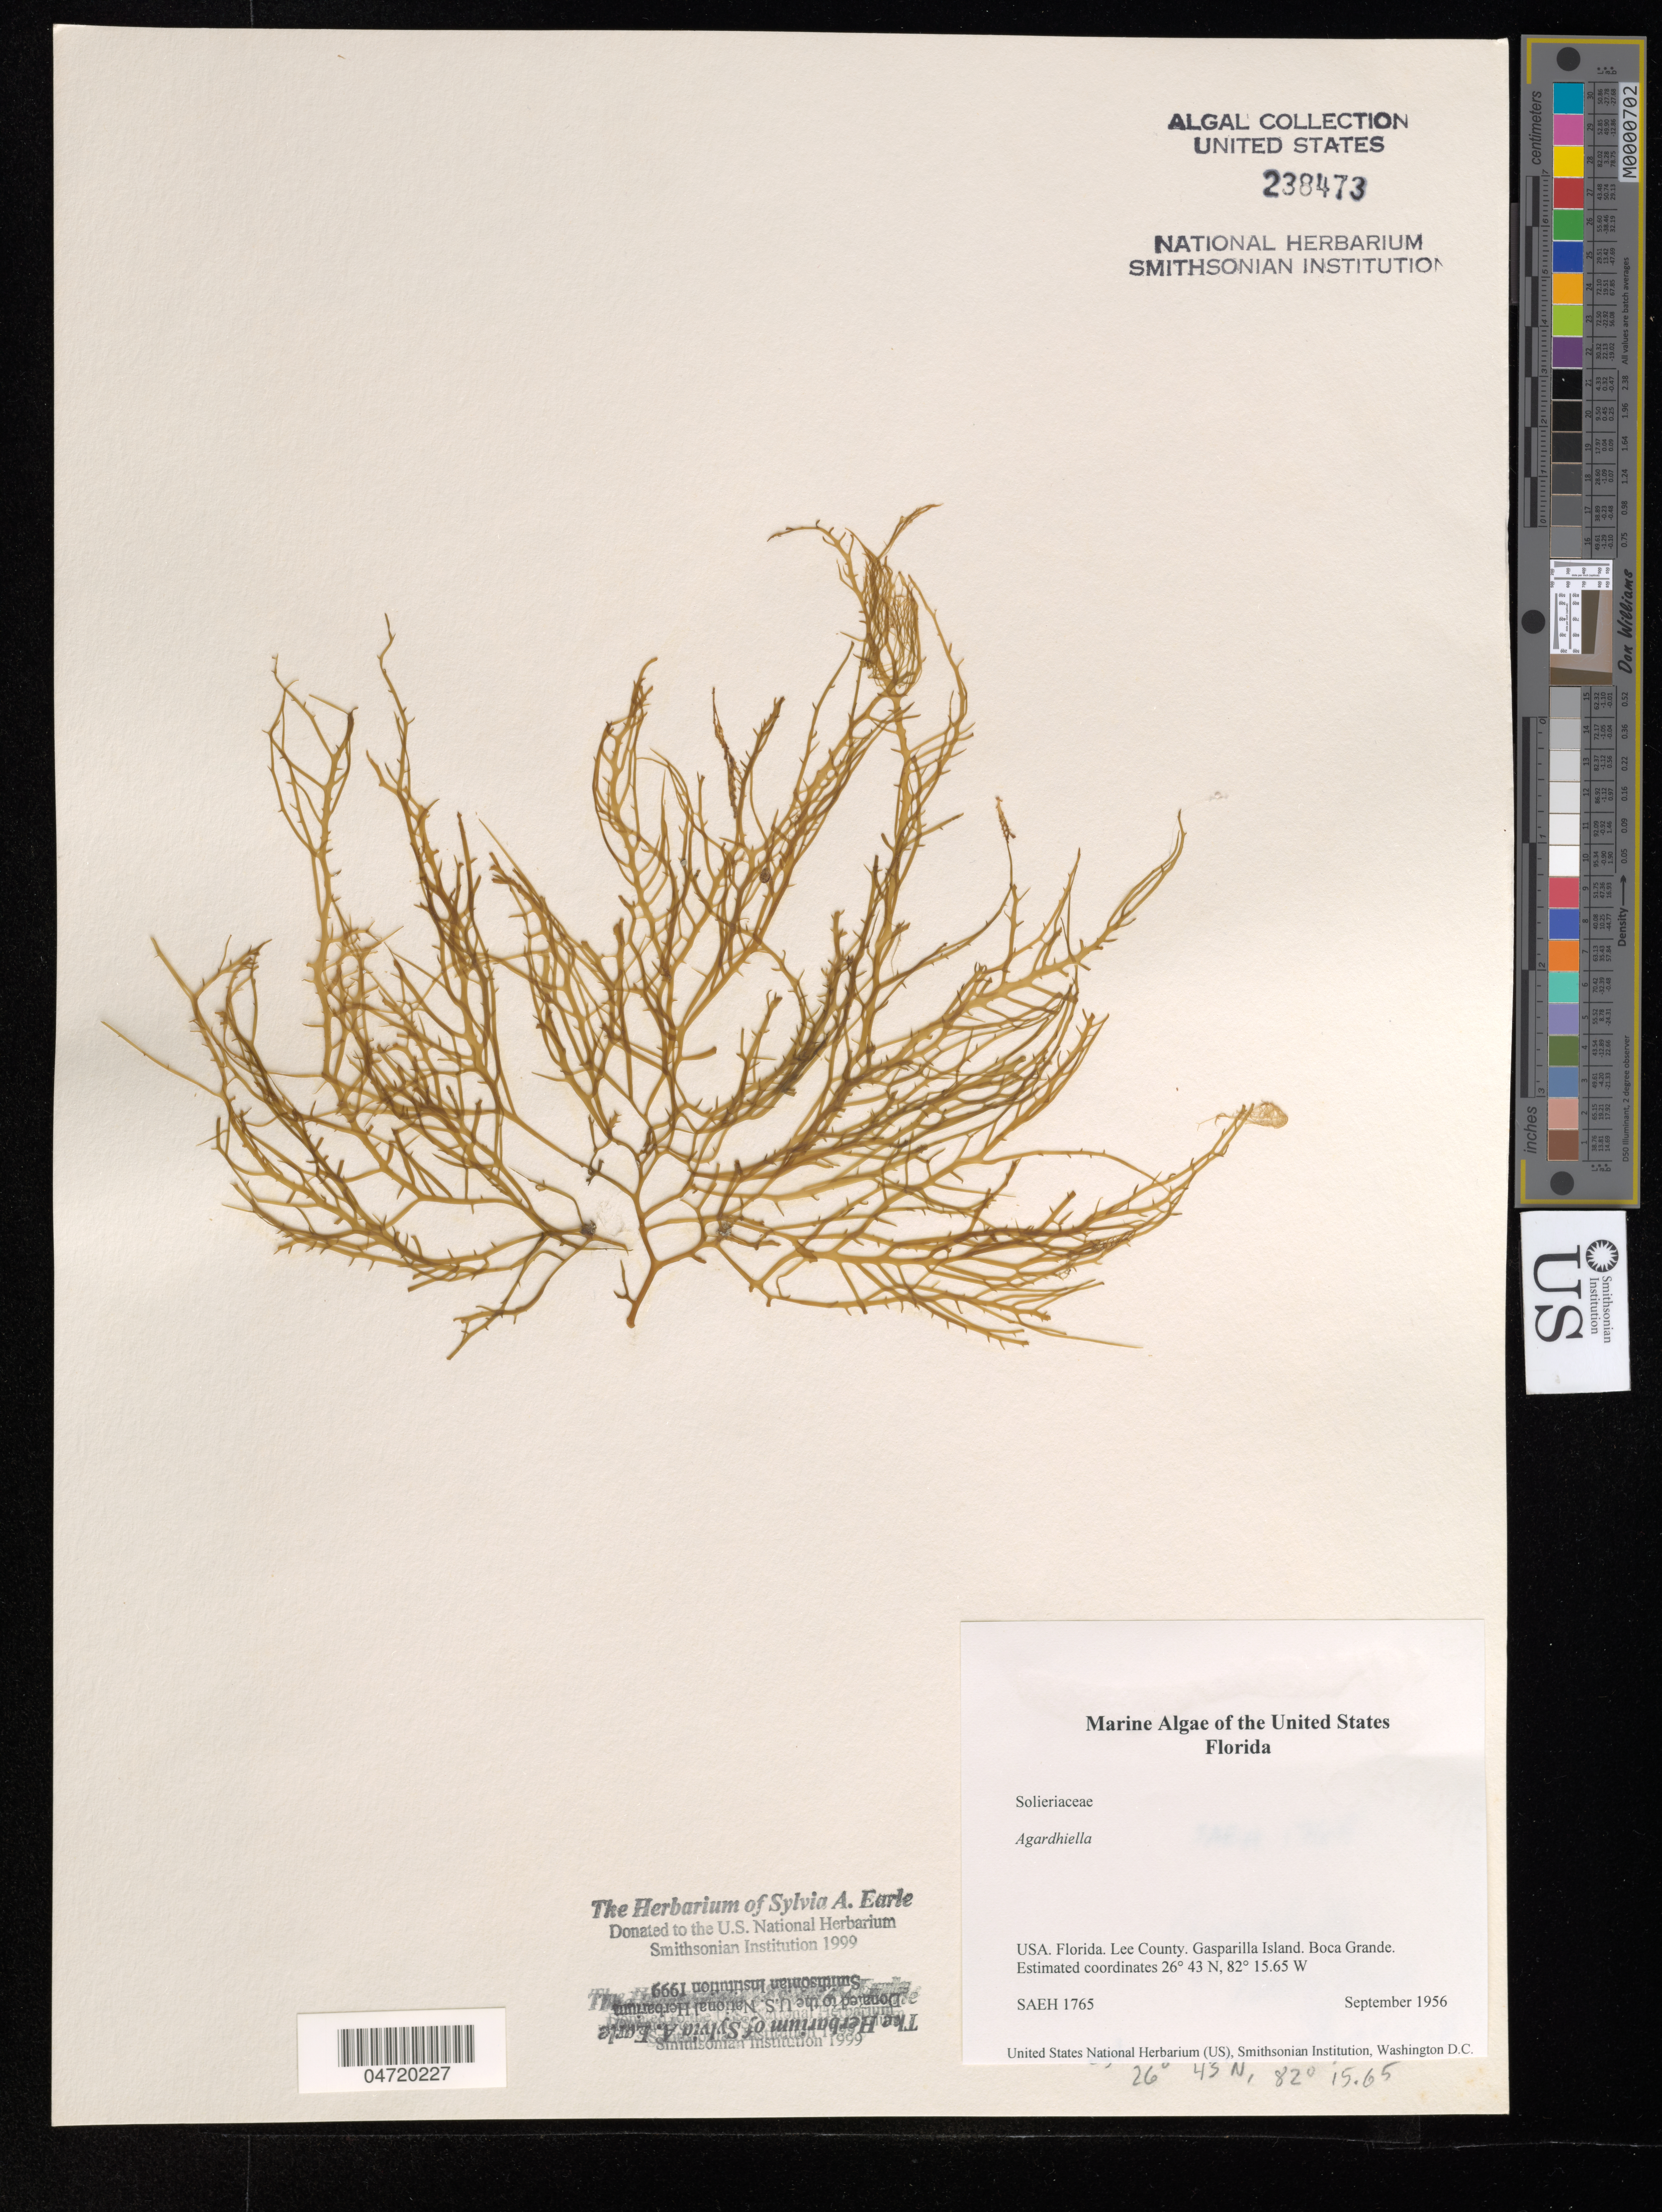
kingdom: Plantae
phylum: Rhodophyta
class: Florideophyceae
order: Gigartinales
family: Solieriaceae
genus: Agardhiella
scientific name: Agardhiella sp.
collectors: Ex herb. Sylvia A. Earle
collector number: SAEH1765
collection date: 1956-09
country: United States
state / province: Florida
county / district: Lee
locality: Lee County. Gasparilla Island. Boca Grande.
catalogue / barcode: US 238473